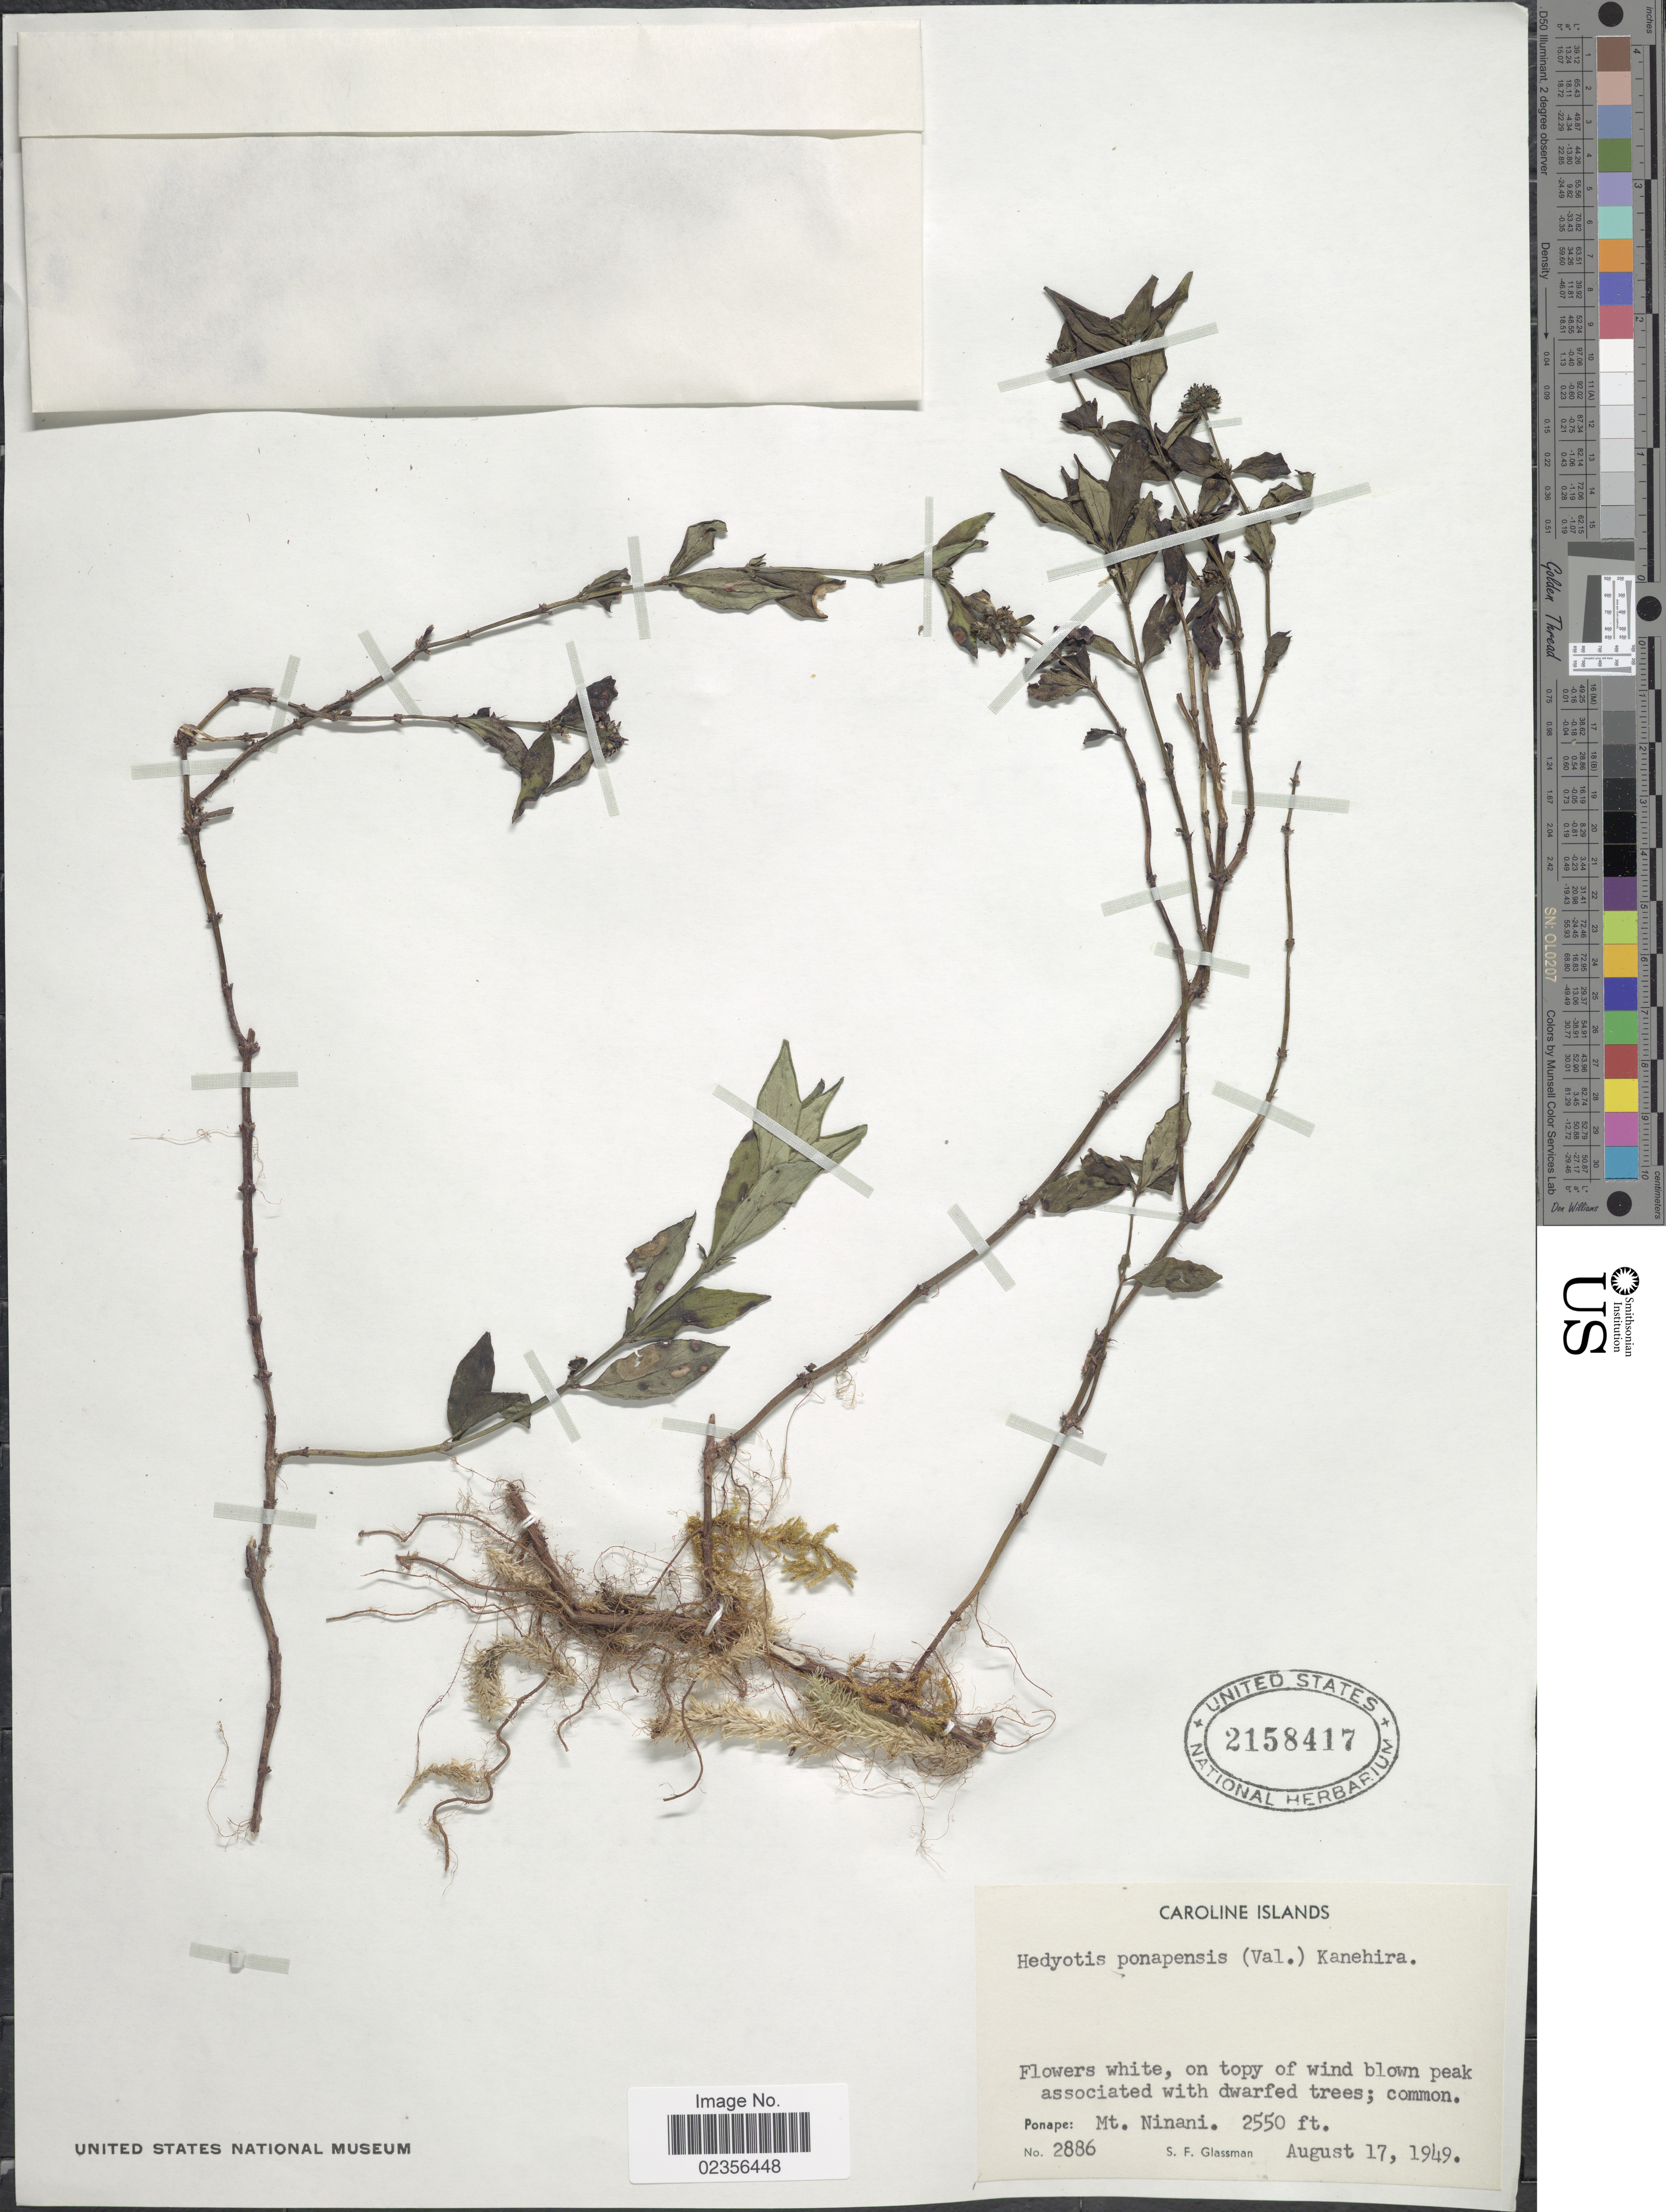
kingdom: Plantae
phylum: Tracheophyta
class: Magnoliopsida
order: Gentianales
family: Rubiaceae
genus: Hedyotis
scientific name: Hedyotis ponapensis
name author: (Valeton) Kaneh.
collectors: S. F. Glassman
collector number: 2886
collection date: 1949-08-17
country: Micronesia, Federated States of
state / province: Pohnpei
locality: Caroline Islands. Ponape: Mt. Ninani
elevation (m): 777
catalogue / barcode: US 2158417